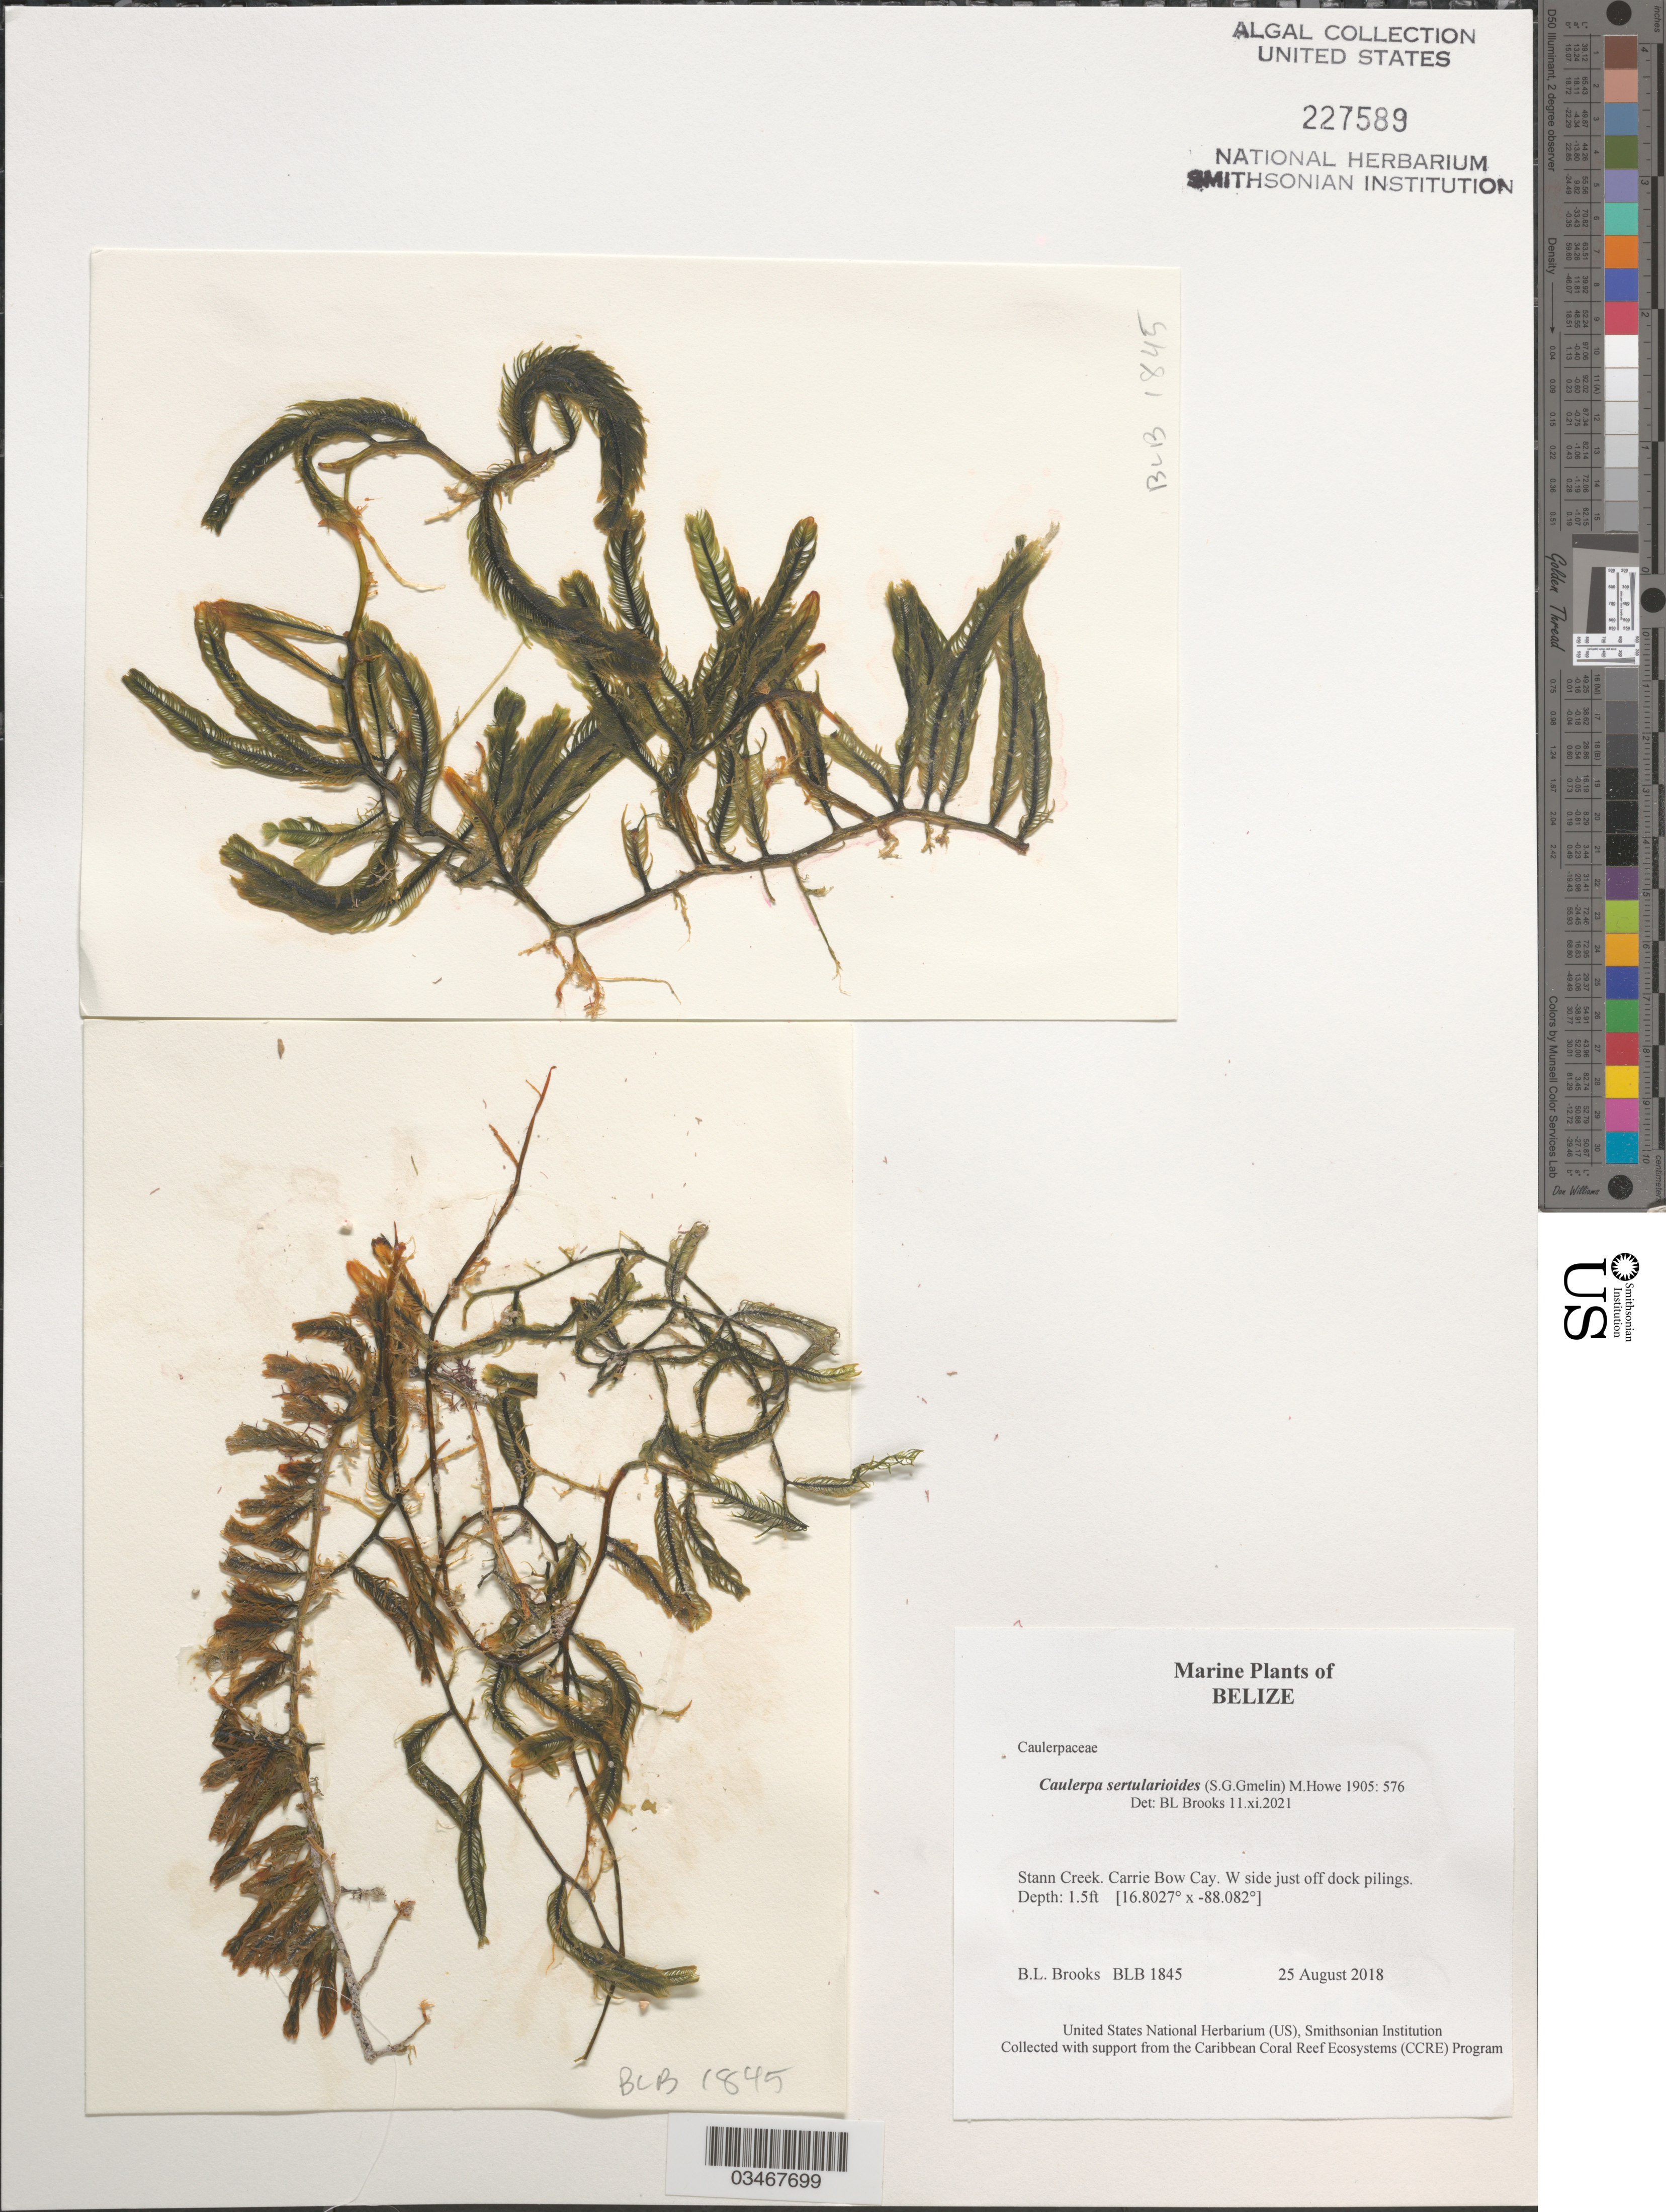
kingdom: Plantae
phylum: Chlorophyta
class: Ulvophyceae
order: Bryopsidales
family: Caulerpaceae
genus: Caulerpa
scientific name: Caulerpa sertularioides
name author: (S.G. Gmel.) M. Howe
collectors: B. Brooks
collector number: BLB 1845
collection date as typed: Transcribed d/m/y: 25/8/2018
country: Belize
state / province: Stann Creek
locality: Carrie Bow Cay. W side just off dock pilings.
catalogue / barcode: US 227589